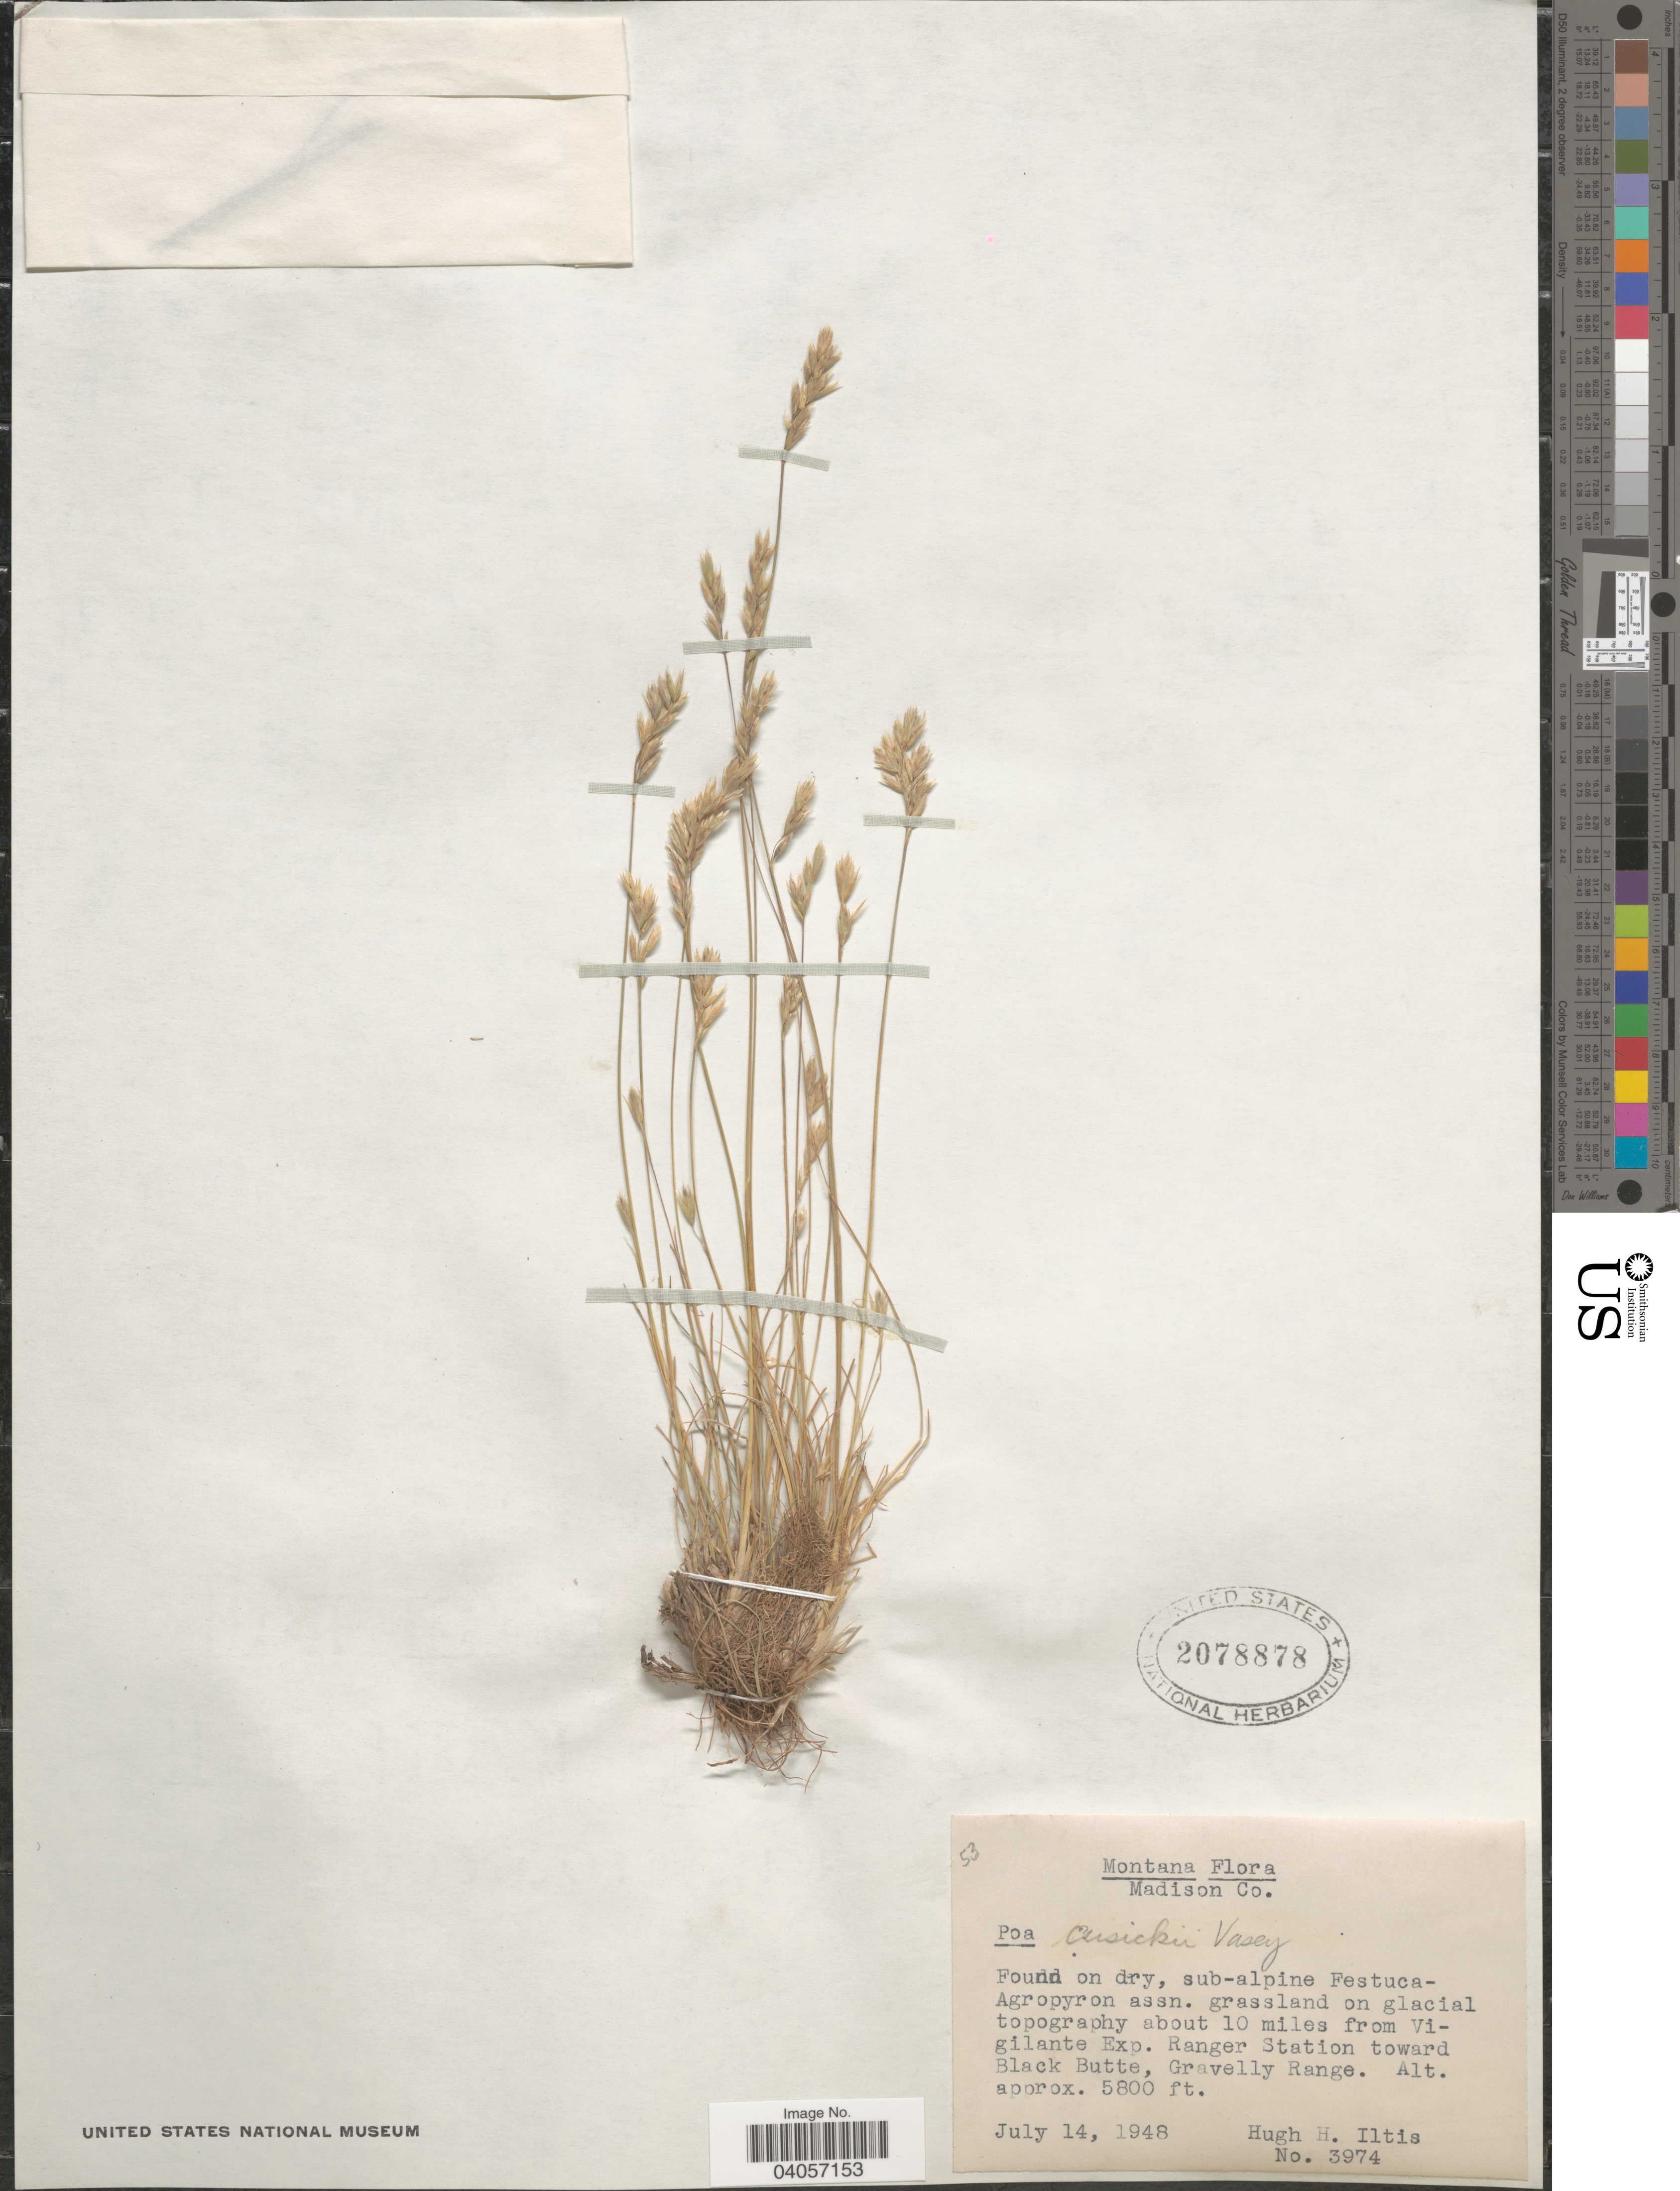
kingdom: Plantae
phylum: Tracheophyta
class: Liliopsida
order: Poales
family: Poaceae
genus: Poa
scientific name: Poa cusickii subsp. pallida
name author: Soreng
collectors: H. Iltis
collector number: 3974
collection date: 1948-07-14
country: United States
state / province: Montana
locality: Madison Co. About 10 miles from Vigilante Exp. Ranger Station toward Black Butte, Gravelly Range.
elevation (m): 1768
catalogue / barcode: US 2078878